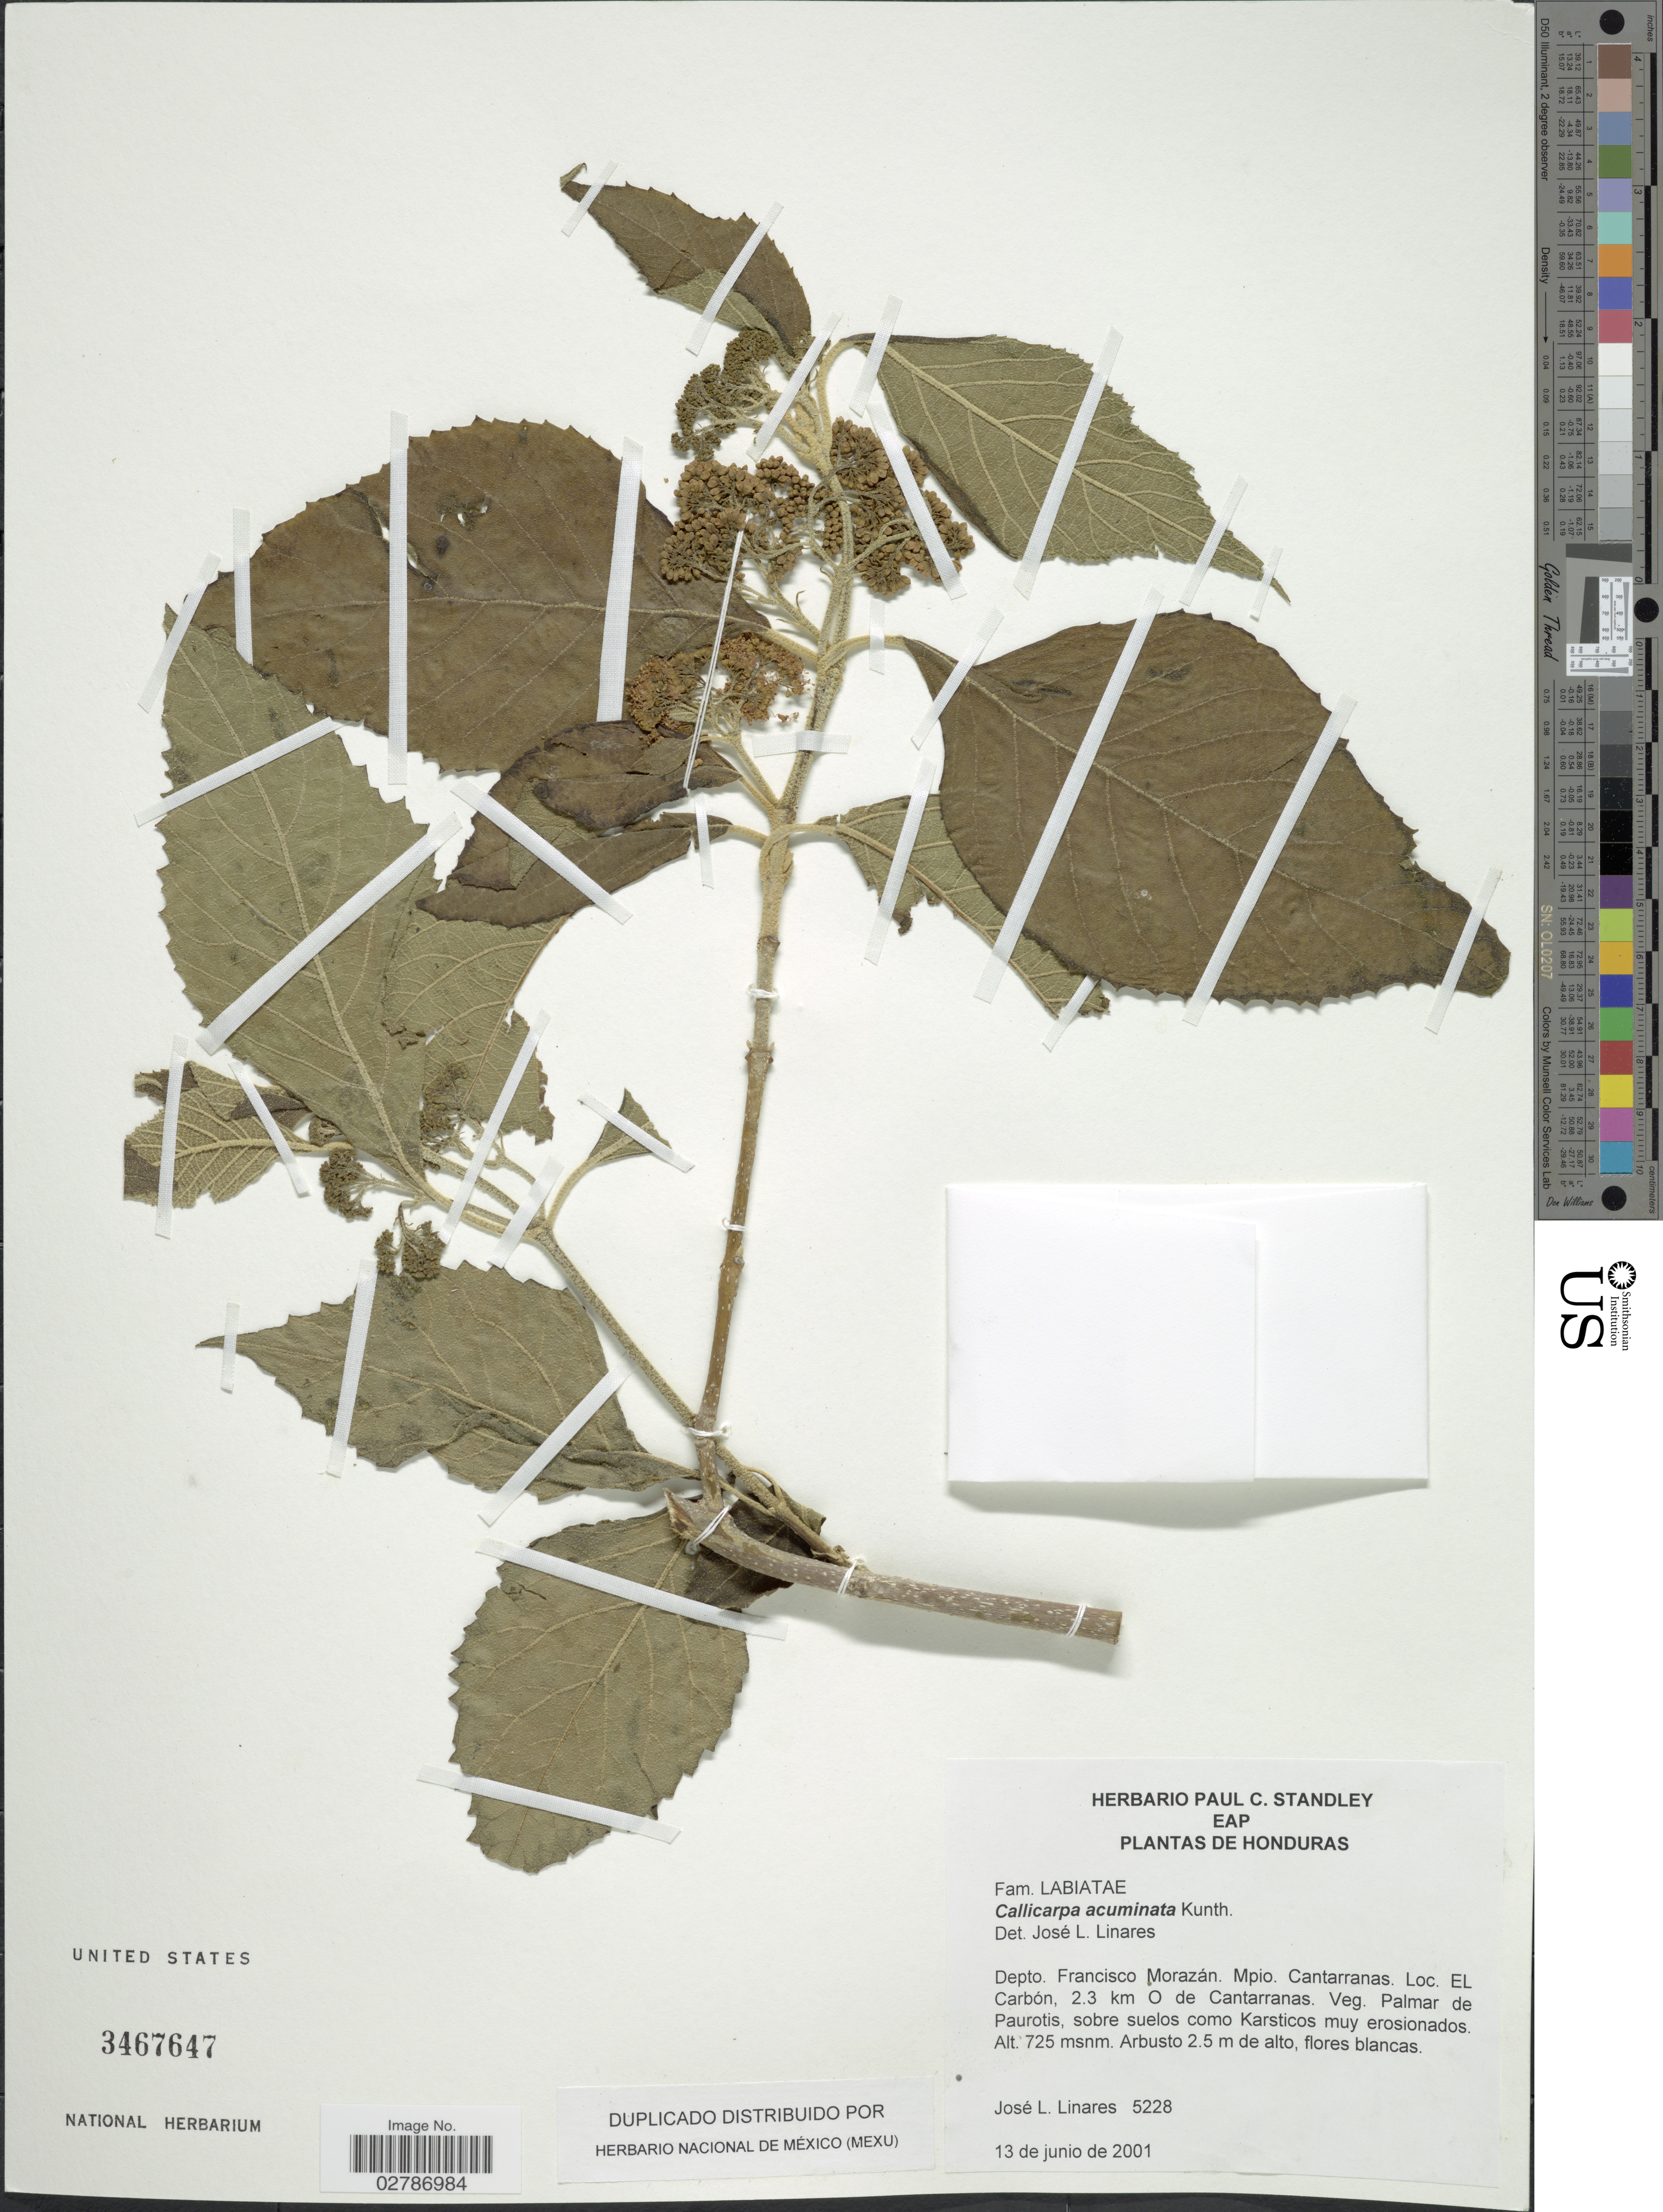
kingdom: Plantae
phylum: Tracheophyta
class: Magnoliopsida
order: Lamiales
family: Lamiaceae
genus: Callicarpa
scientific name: Callicarpa acuminata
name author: Kunth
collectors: J. Linares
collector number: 5228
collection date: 2001-06-13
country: Honduras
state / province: Fco. Morazán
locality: Depto. Francisco Morazán. Mpio. Cantarranas. El Carbón, 2.3 km O de Cantarranas.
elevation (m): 725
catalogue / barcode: US 3467647